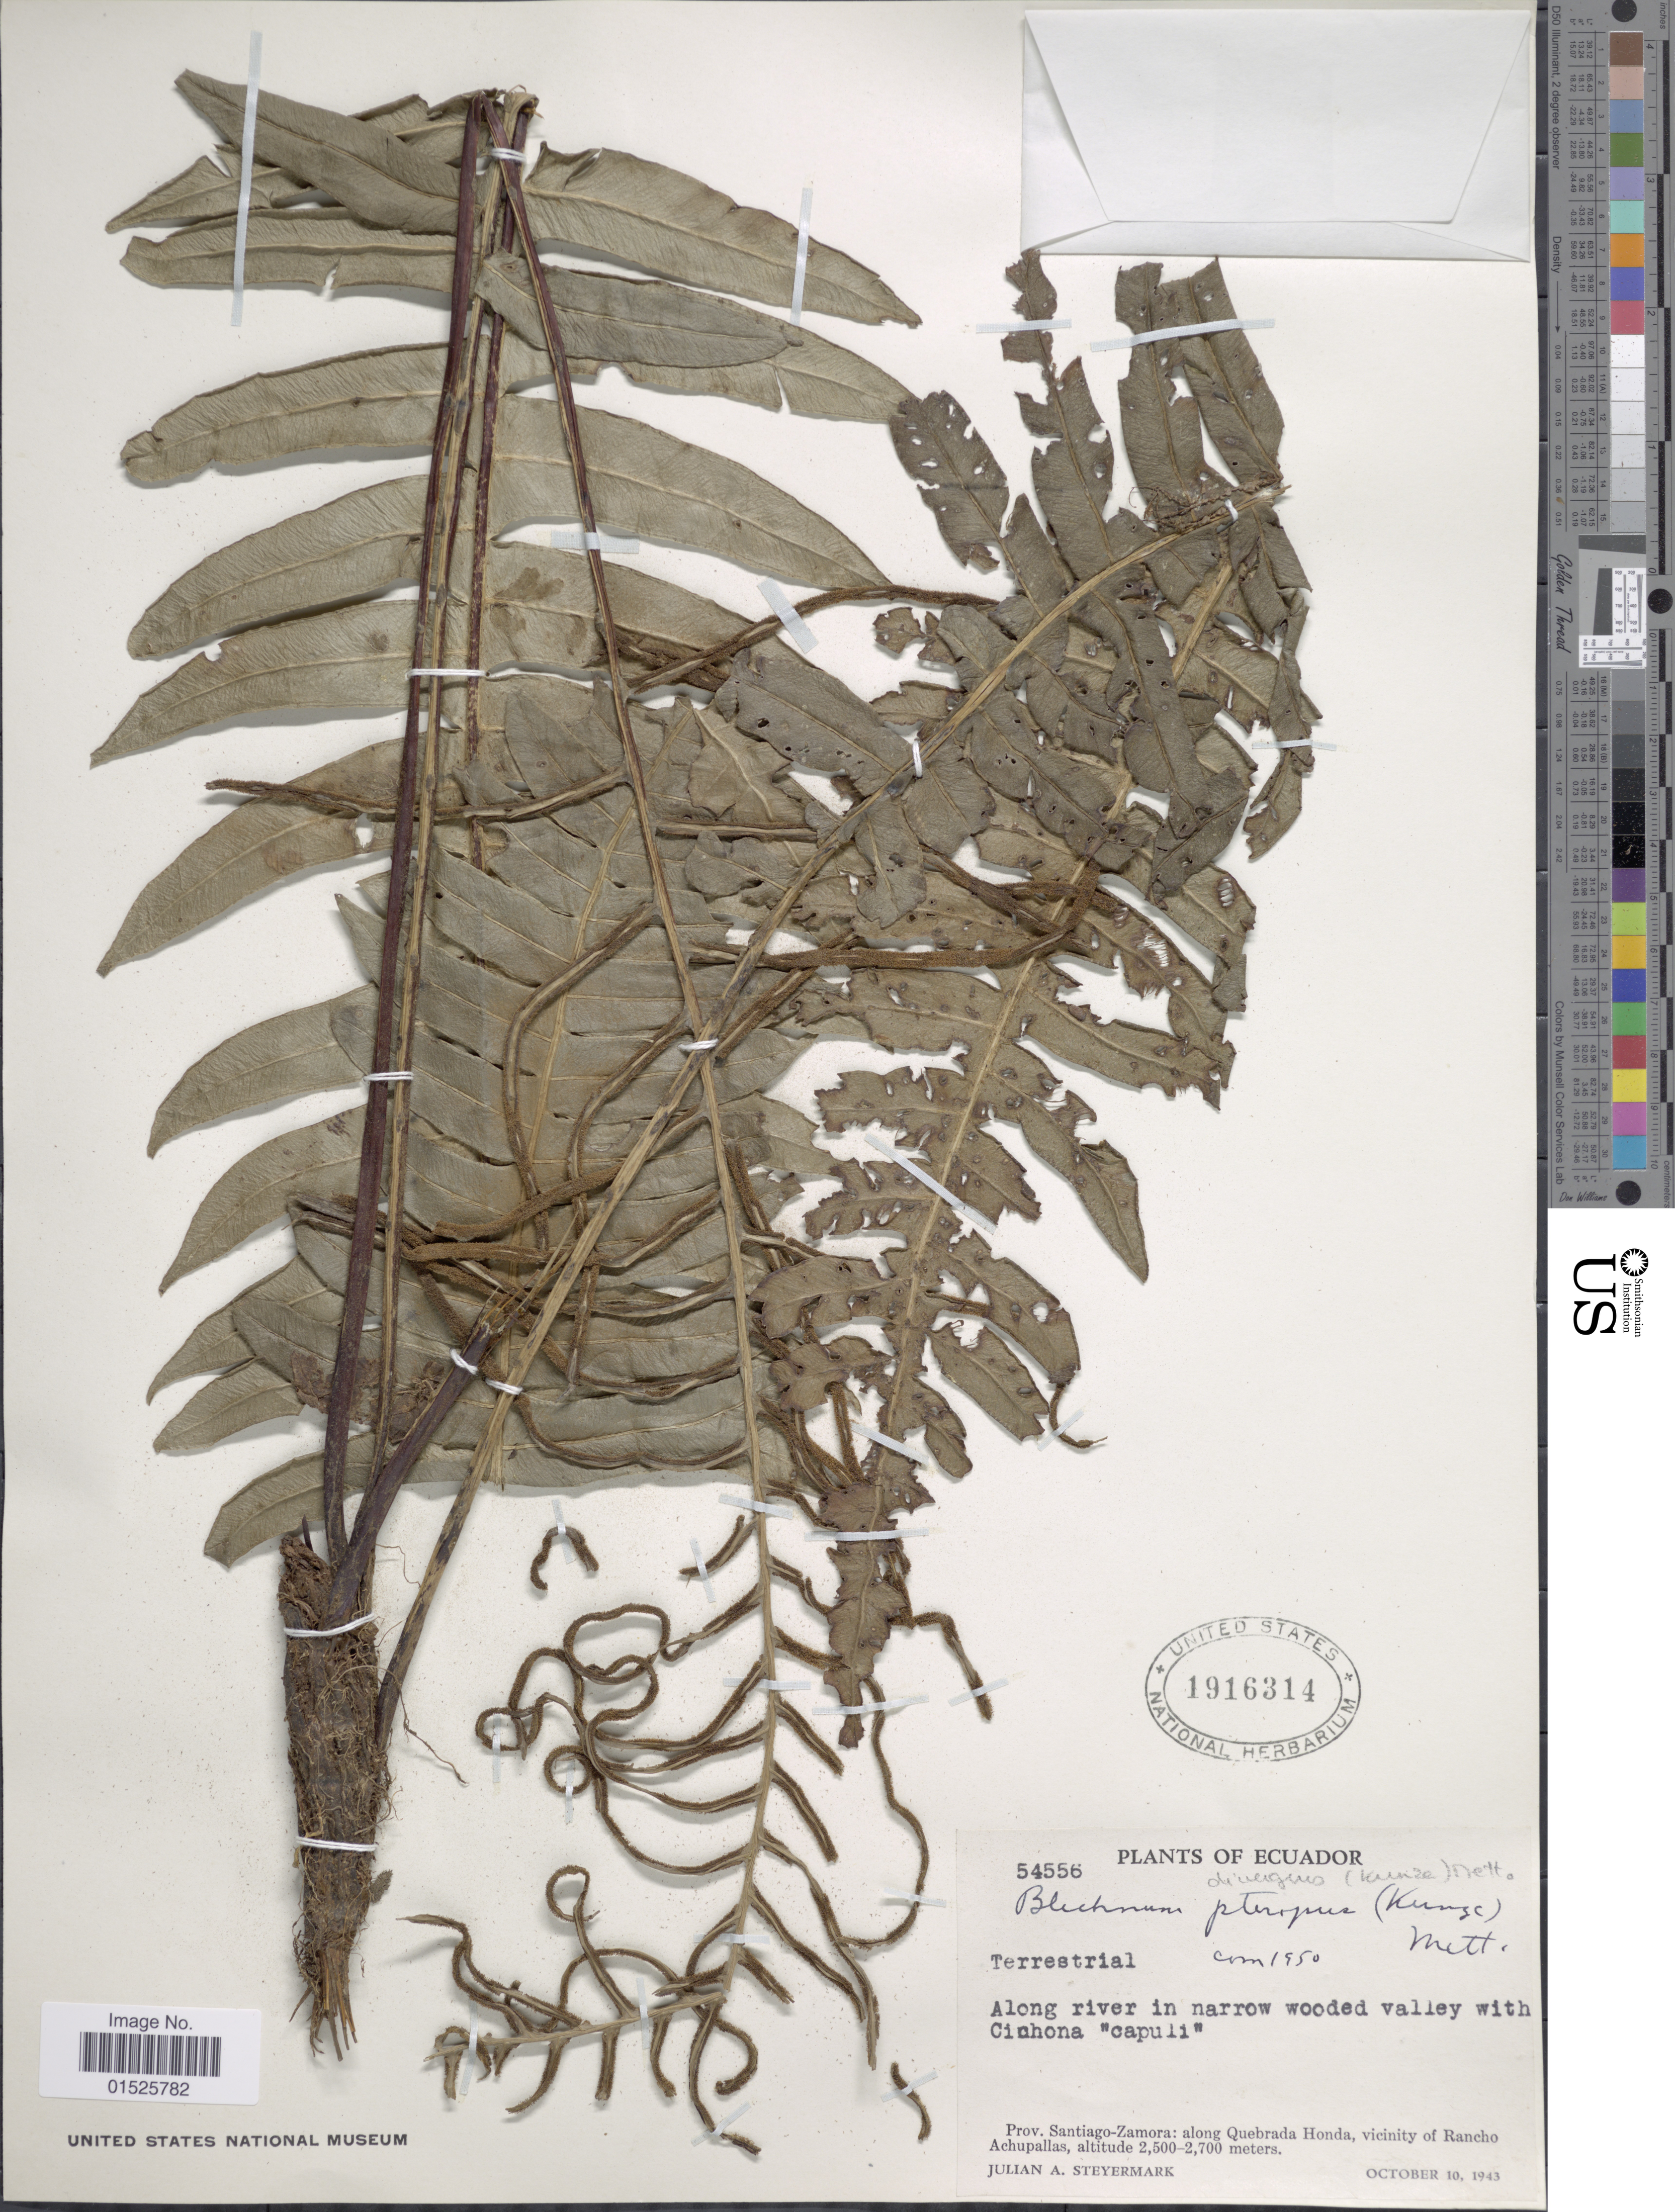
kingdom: Plantae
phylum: Tracheophyta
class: Polypodiopsida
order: Polypodiales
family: Blechnaceae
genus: Blechnum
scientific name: Blechnum divergens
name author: (Kunze) Mett.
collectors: J. Steyermark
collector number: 54556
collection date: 1943-10-10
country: Ecuador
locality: Prov. Santiago-Zamora: along Quebrada Honda, vicinity of Rancho Achupallas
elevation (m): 2500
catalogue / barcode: US 1916314